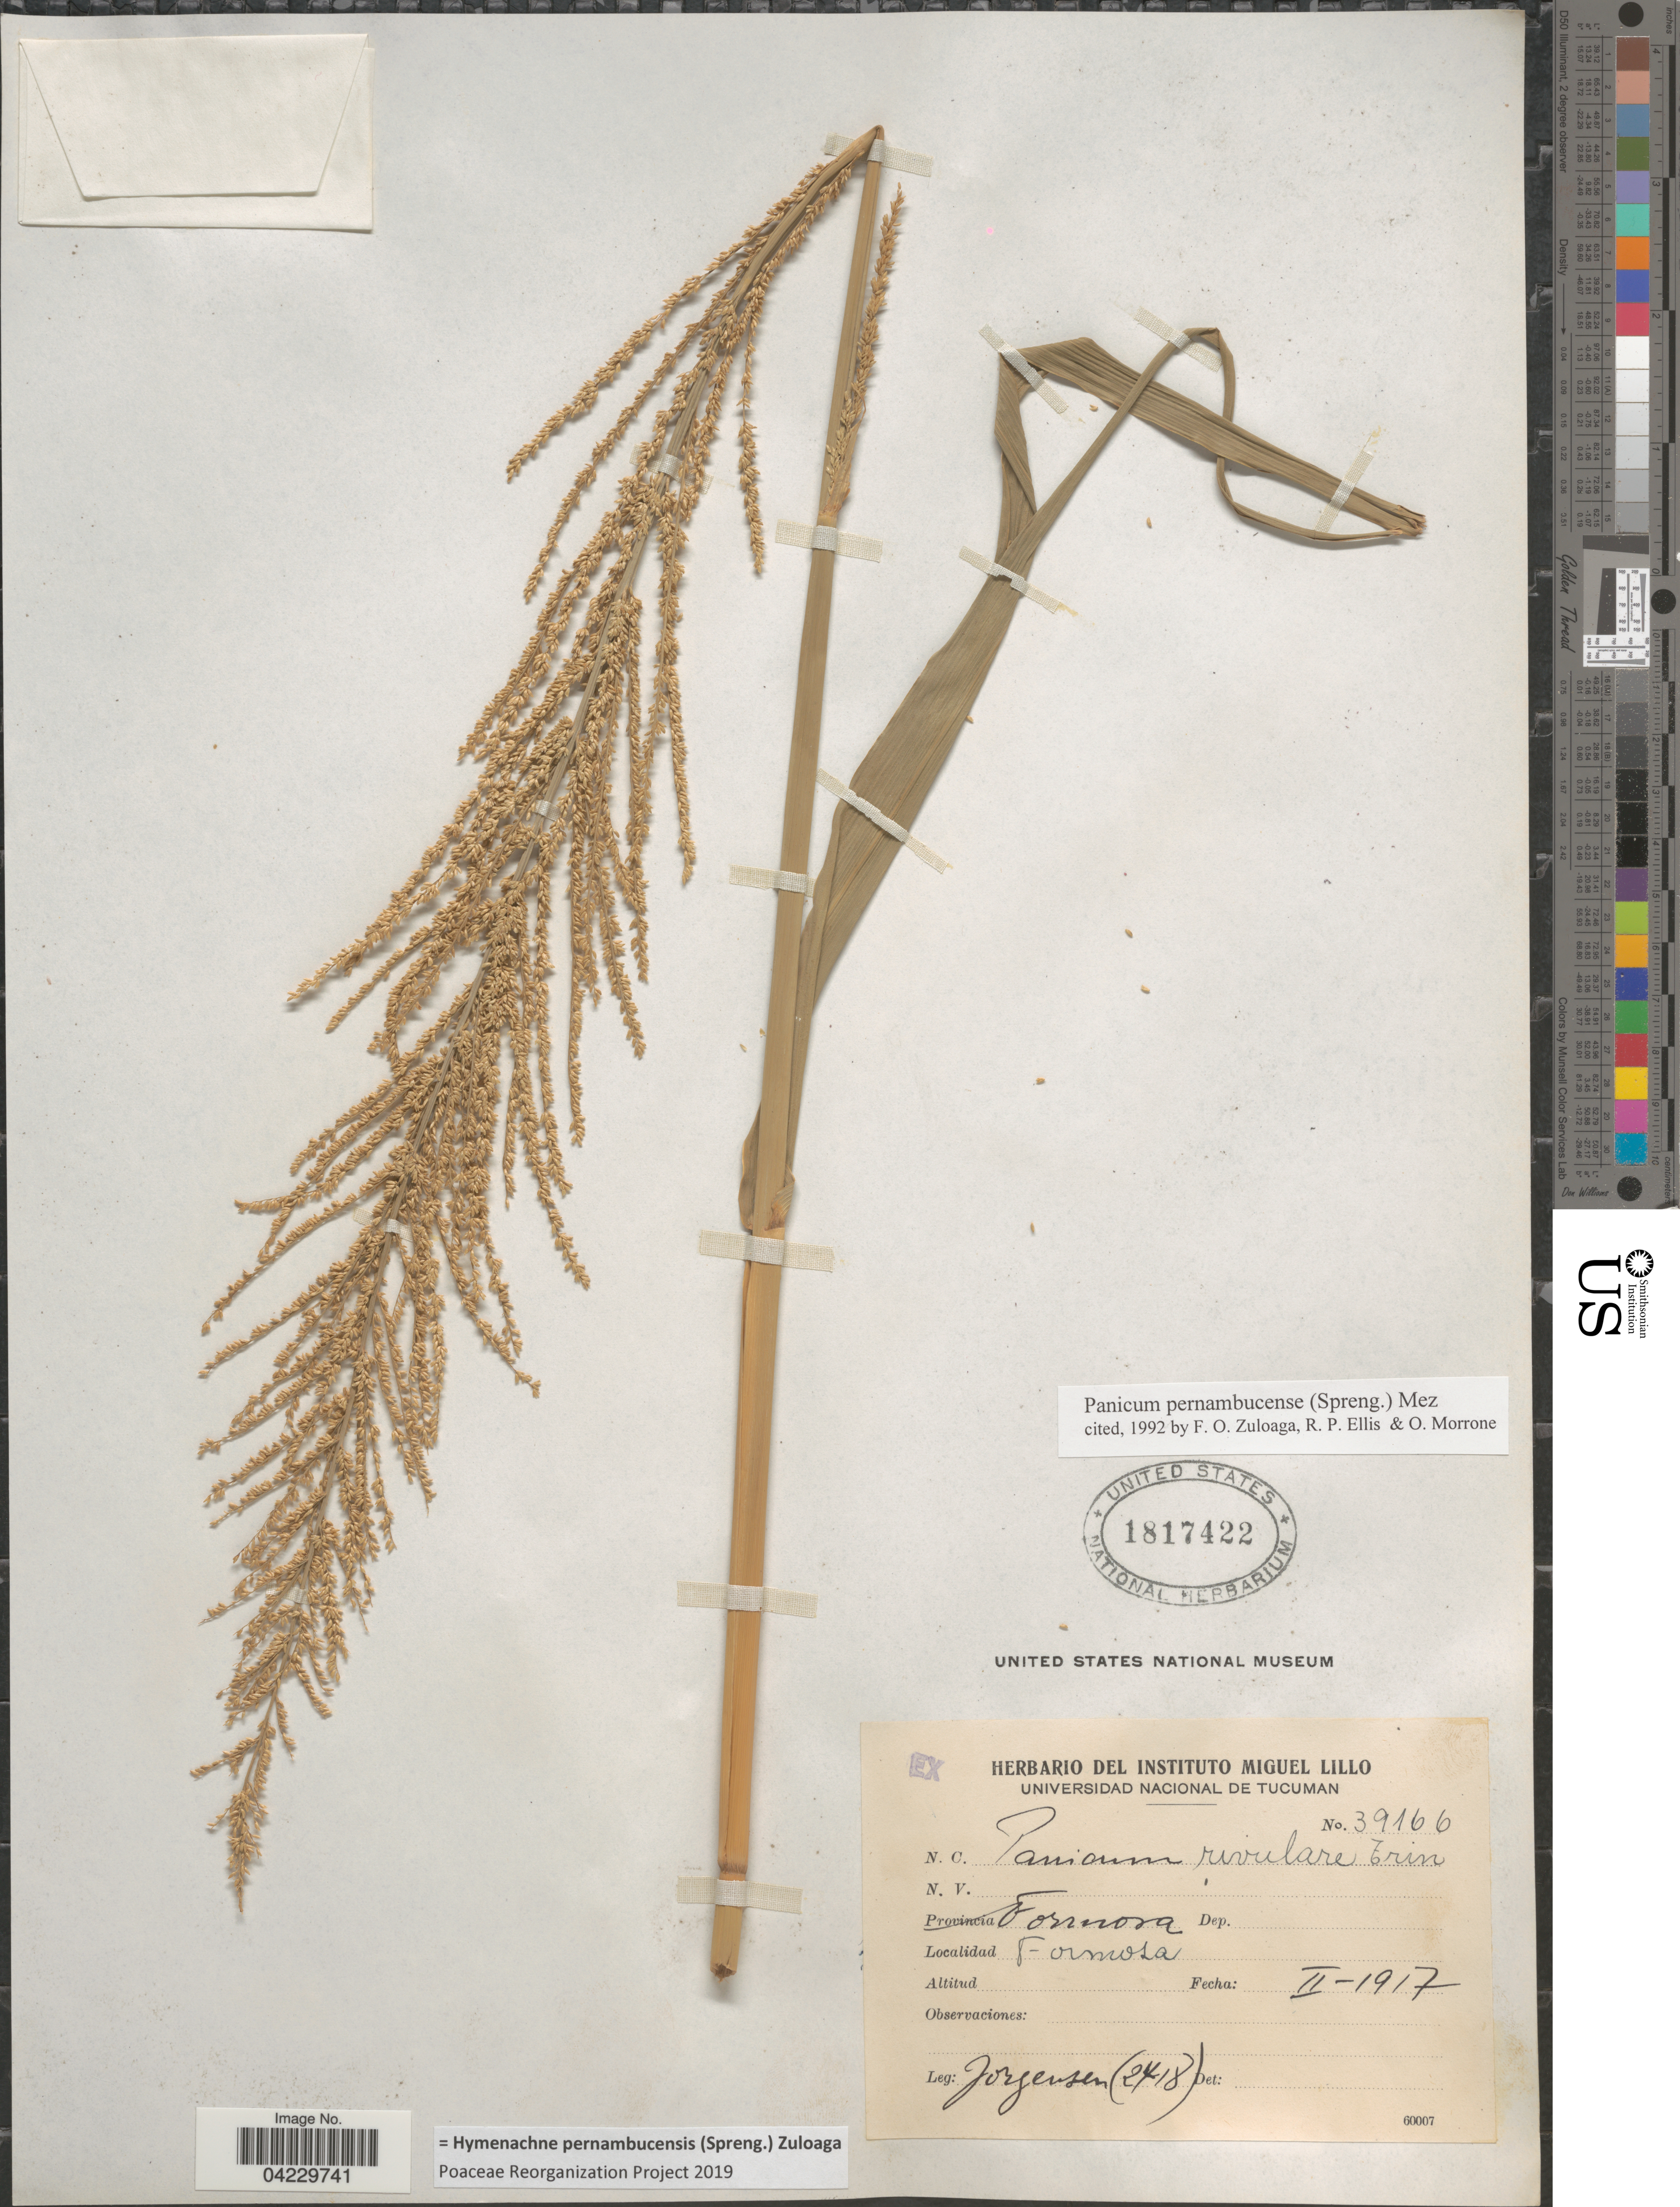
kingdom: Plantae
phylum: Tracheophyta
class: Liliopsida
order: Poales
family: Poaceae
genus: Hymenachne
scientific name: Hymenachne pernambucensis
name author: (Spreng.) Zuloaga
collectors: Jorgensen, --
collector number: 2418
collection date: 1917-02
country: Argentina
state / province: Formosa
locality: Formosa.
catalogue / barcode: US 1817422